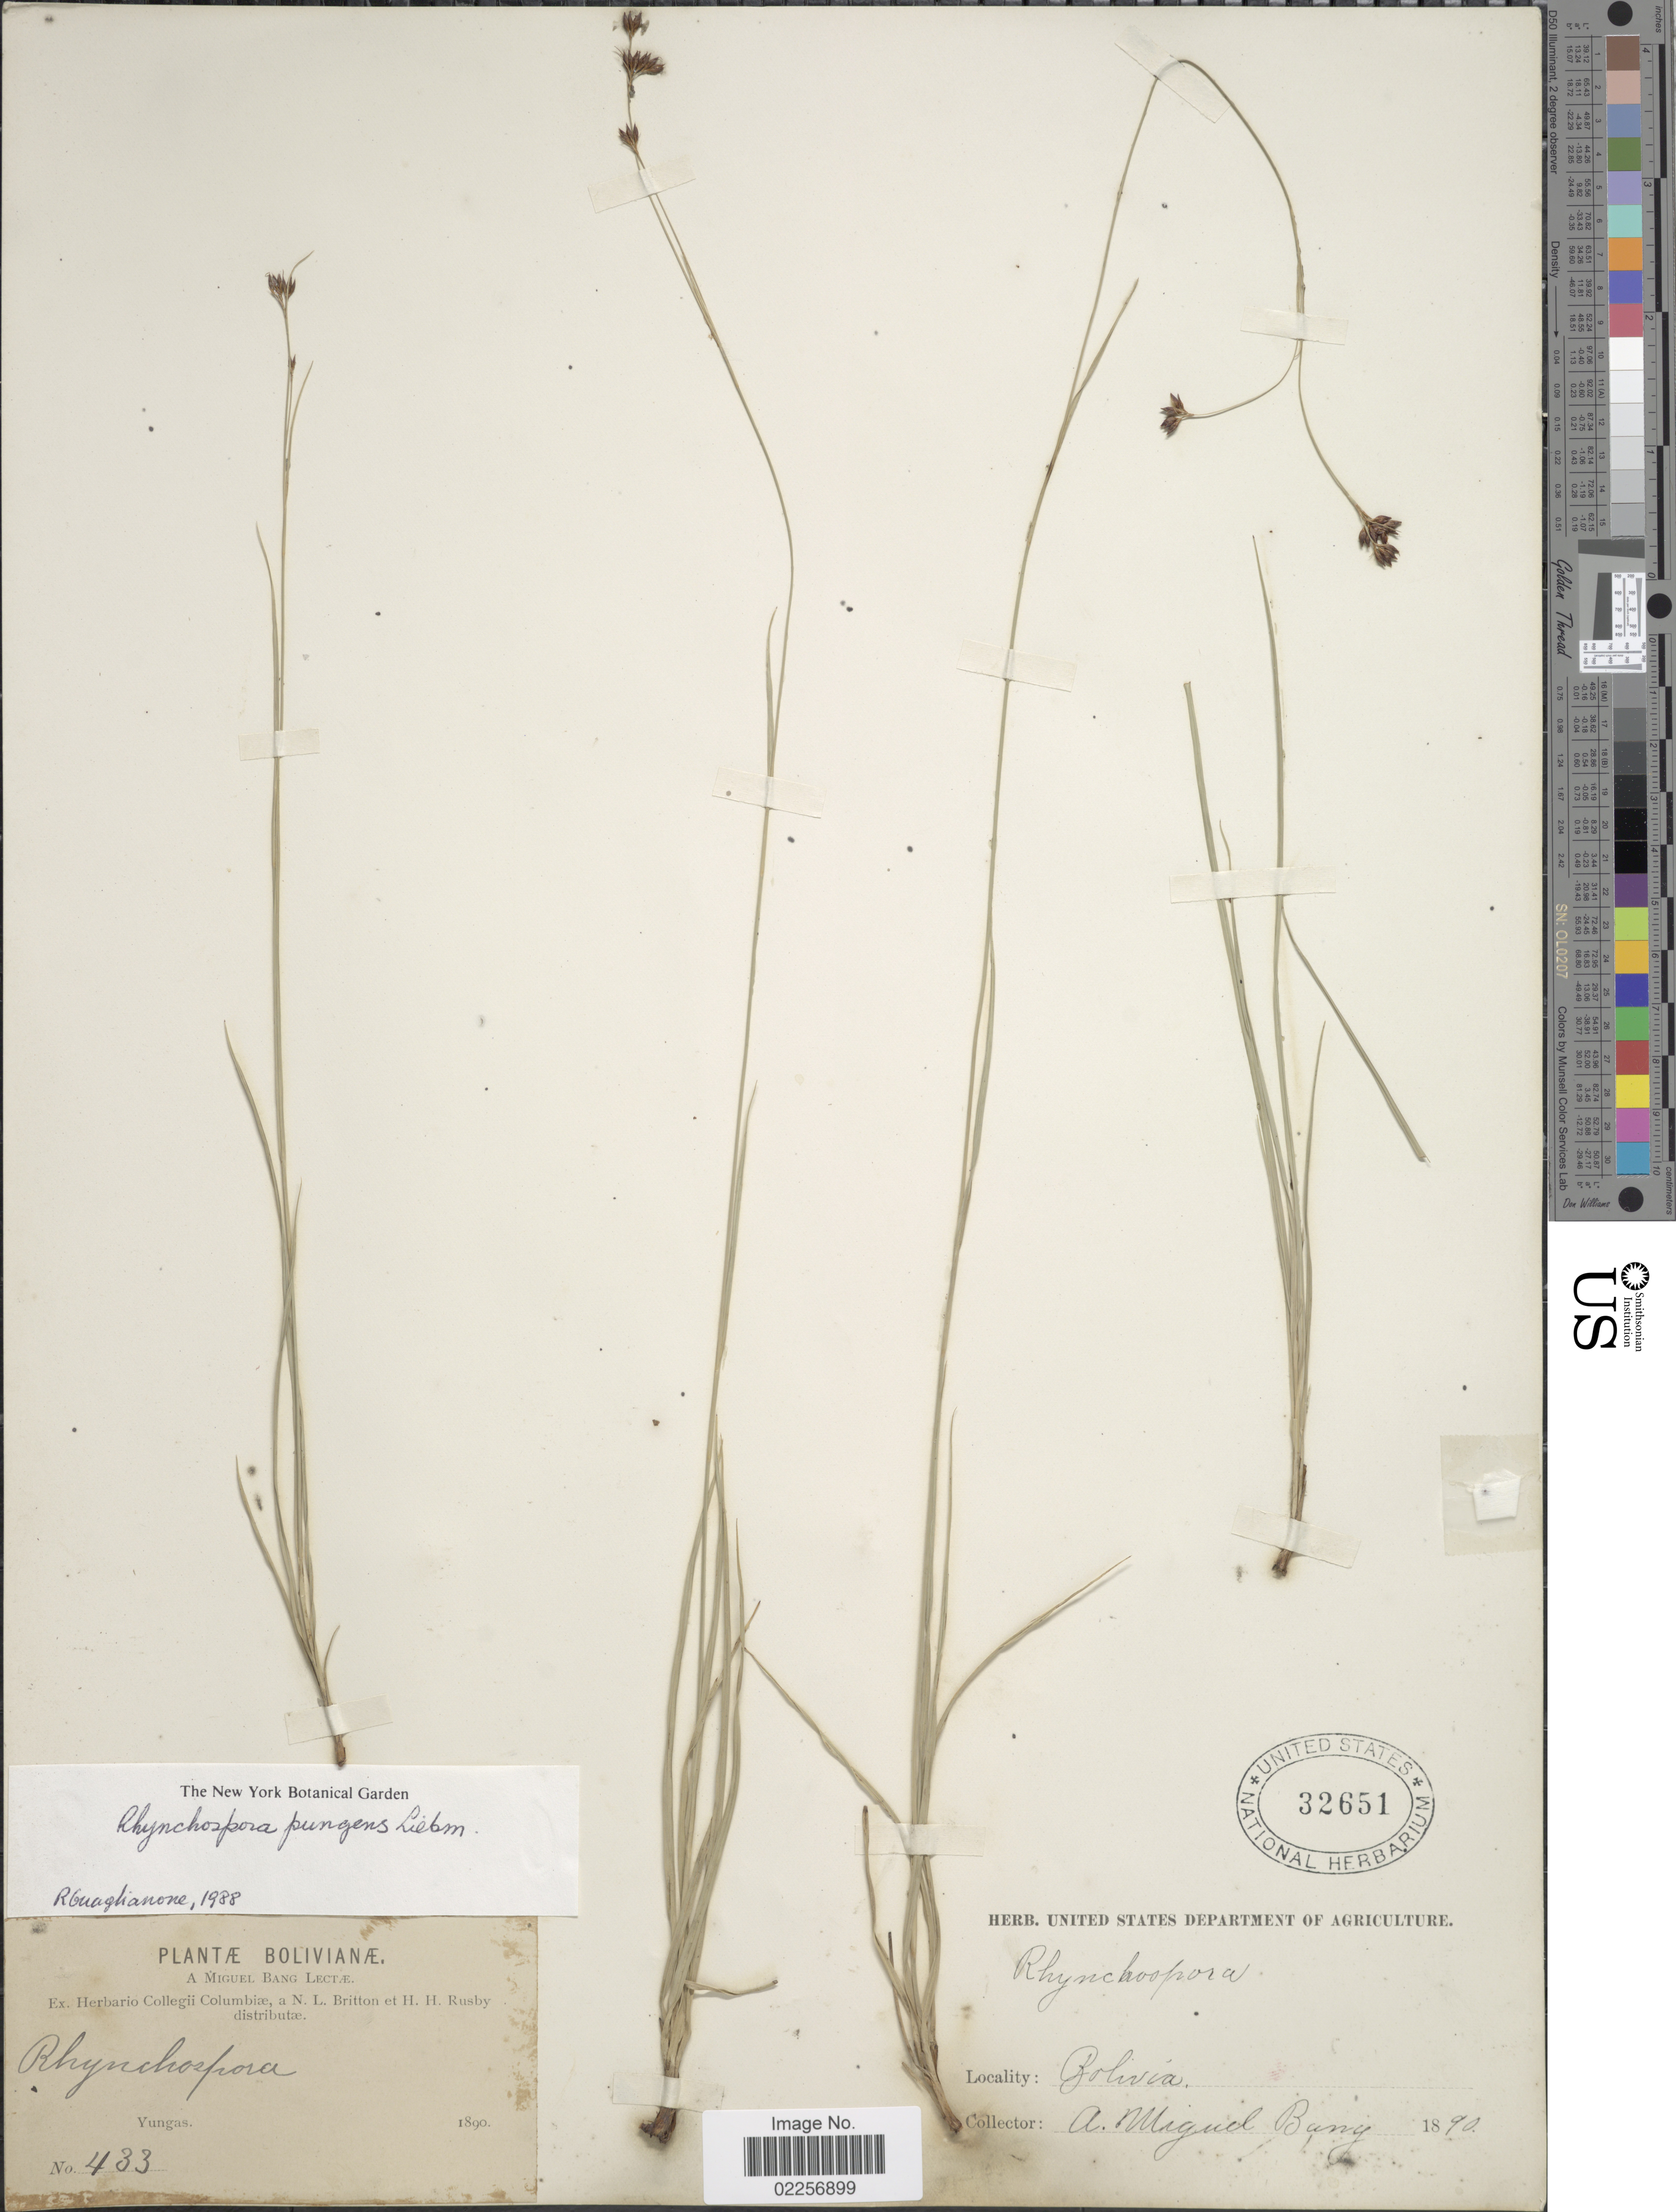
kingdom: Plantae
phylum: Tracheophyta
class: Liliopsida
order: Poales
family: Cyperaceae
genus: Rhynchospora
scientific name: Rhynchospora pungens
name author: Liebm.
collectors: M. Bang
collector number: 433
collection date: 1890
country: Bolivia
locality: Bolivianae. Yungas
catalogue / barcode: US 32651